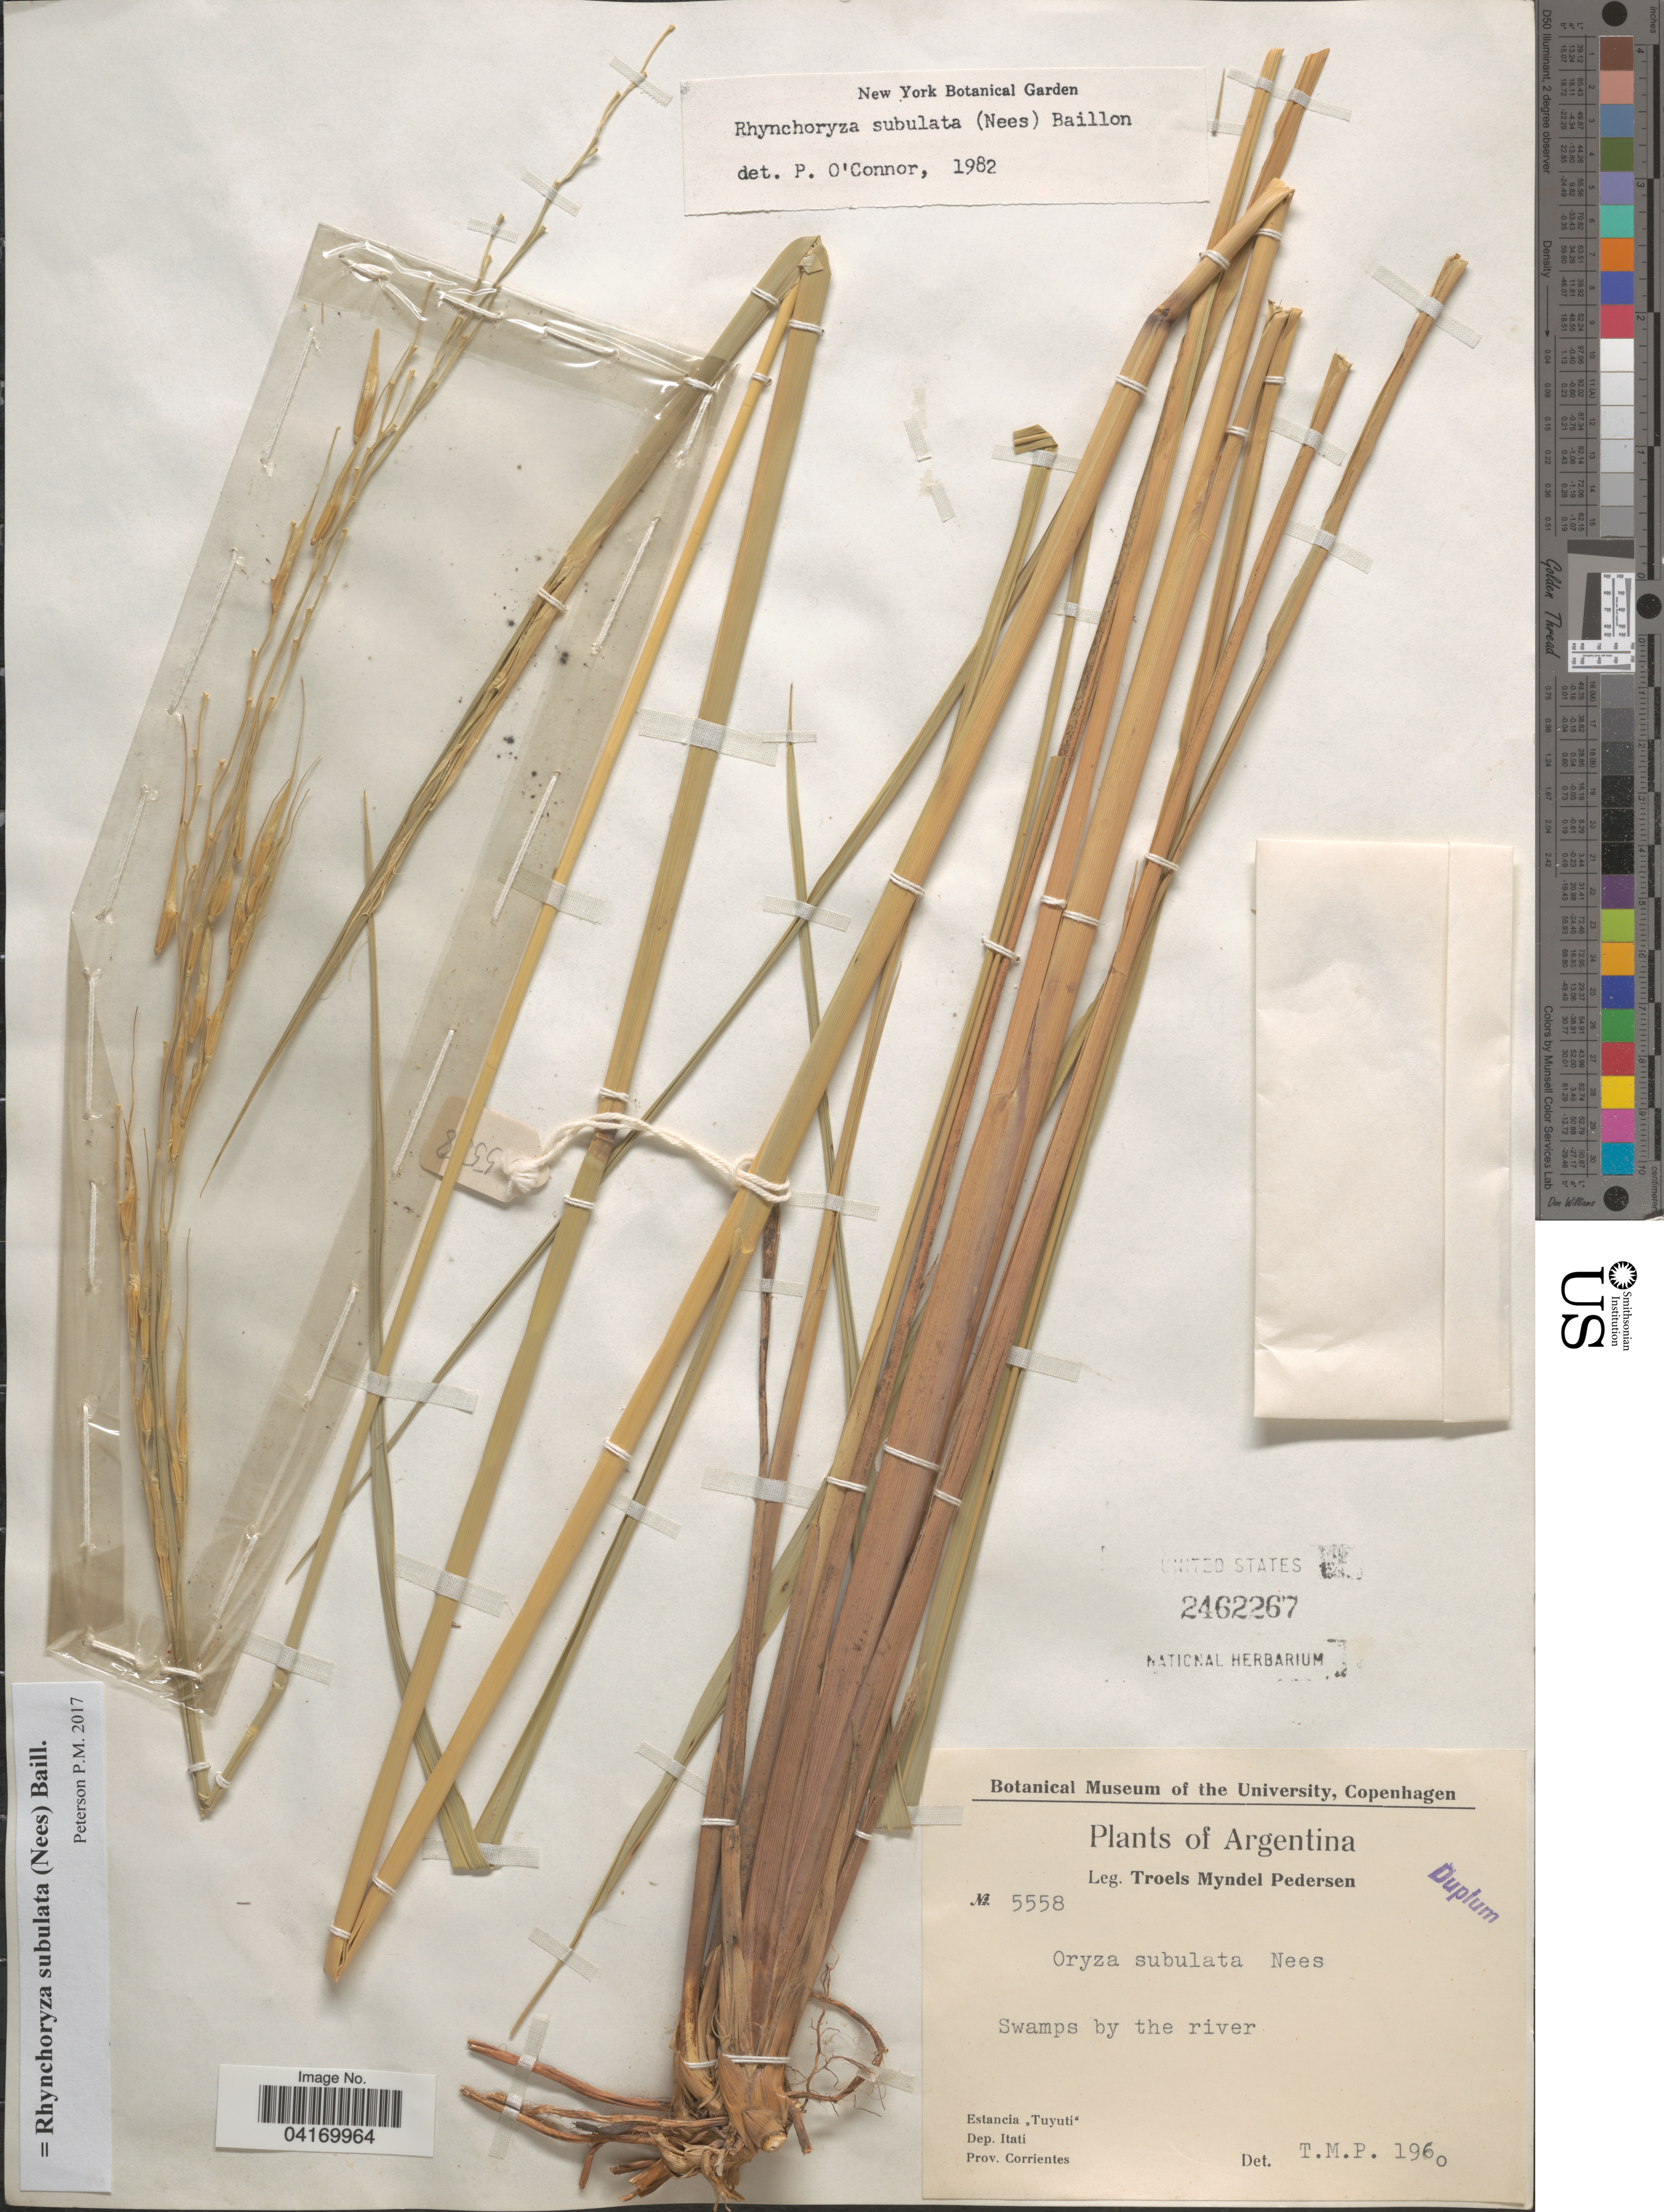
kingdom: Plantae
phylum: Tracheophyta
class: Liliopsida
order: Poales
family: Poaceae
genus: Rhynchoryza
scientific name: Rhynchoryza subulata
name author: (Nees) Baill.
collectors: T. Pederson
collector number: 5558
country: Argentina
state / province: Corrientes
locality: Swamps by the river. Estancia ,,Tuyuti'. Dep. Itati.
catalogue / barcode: US 2462267